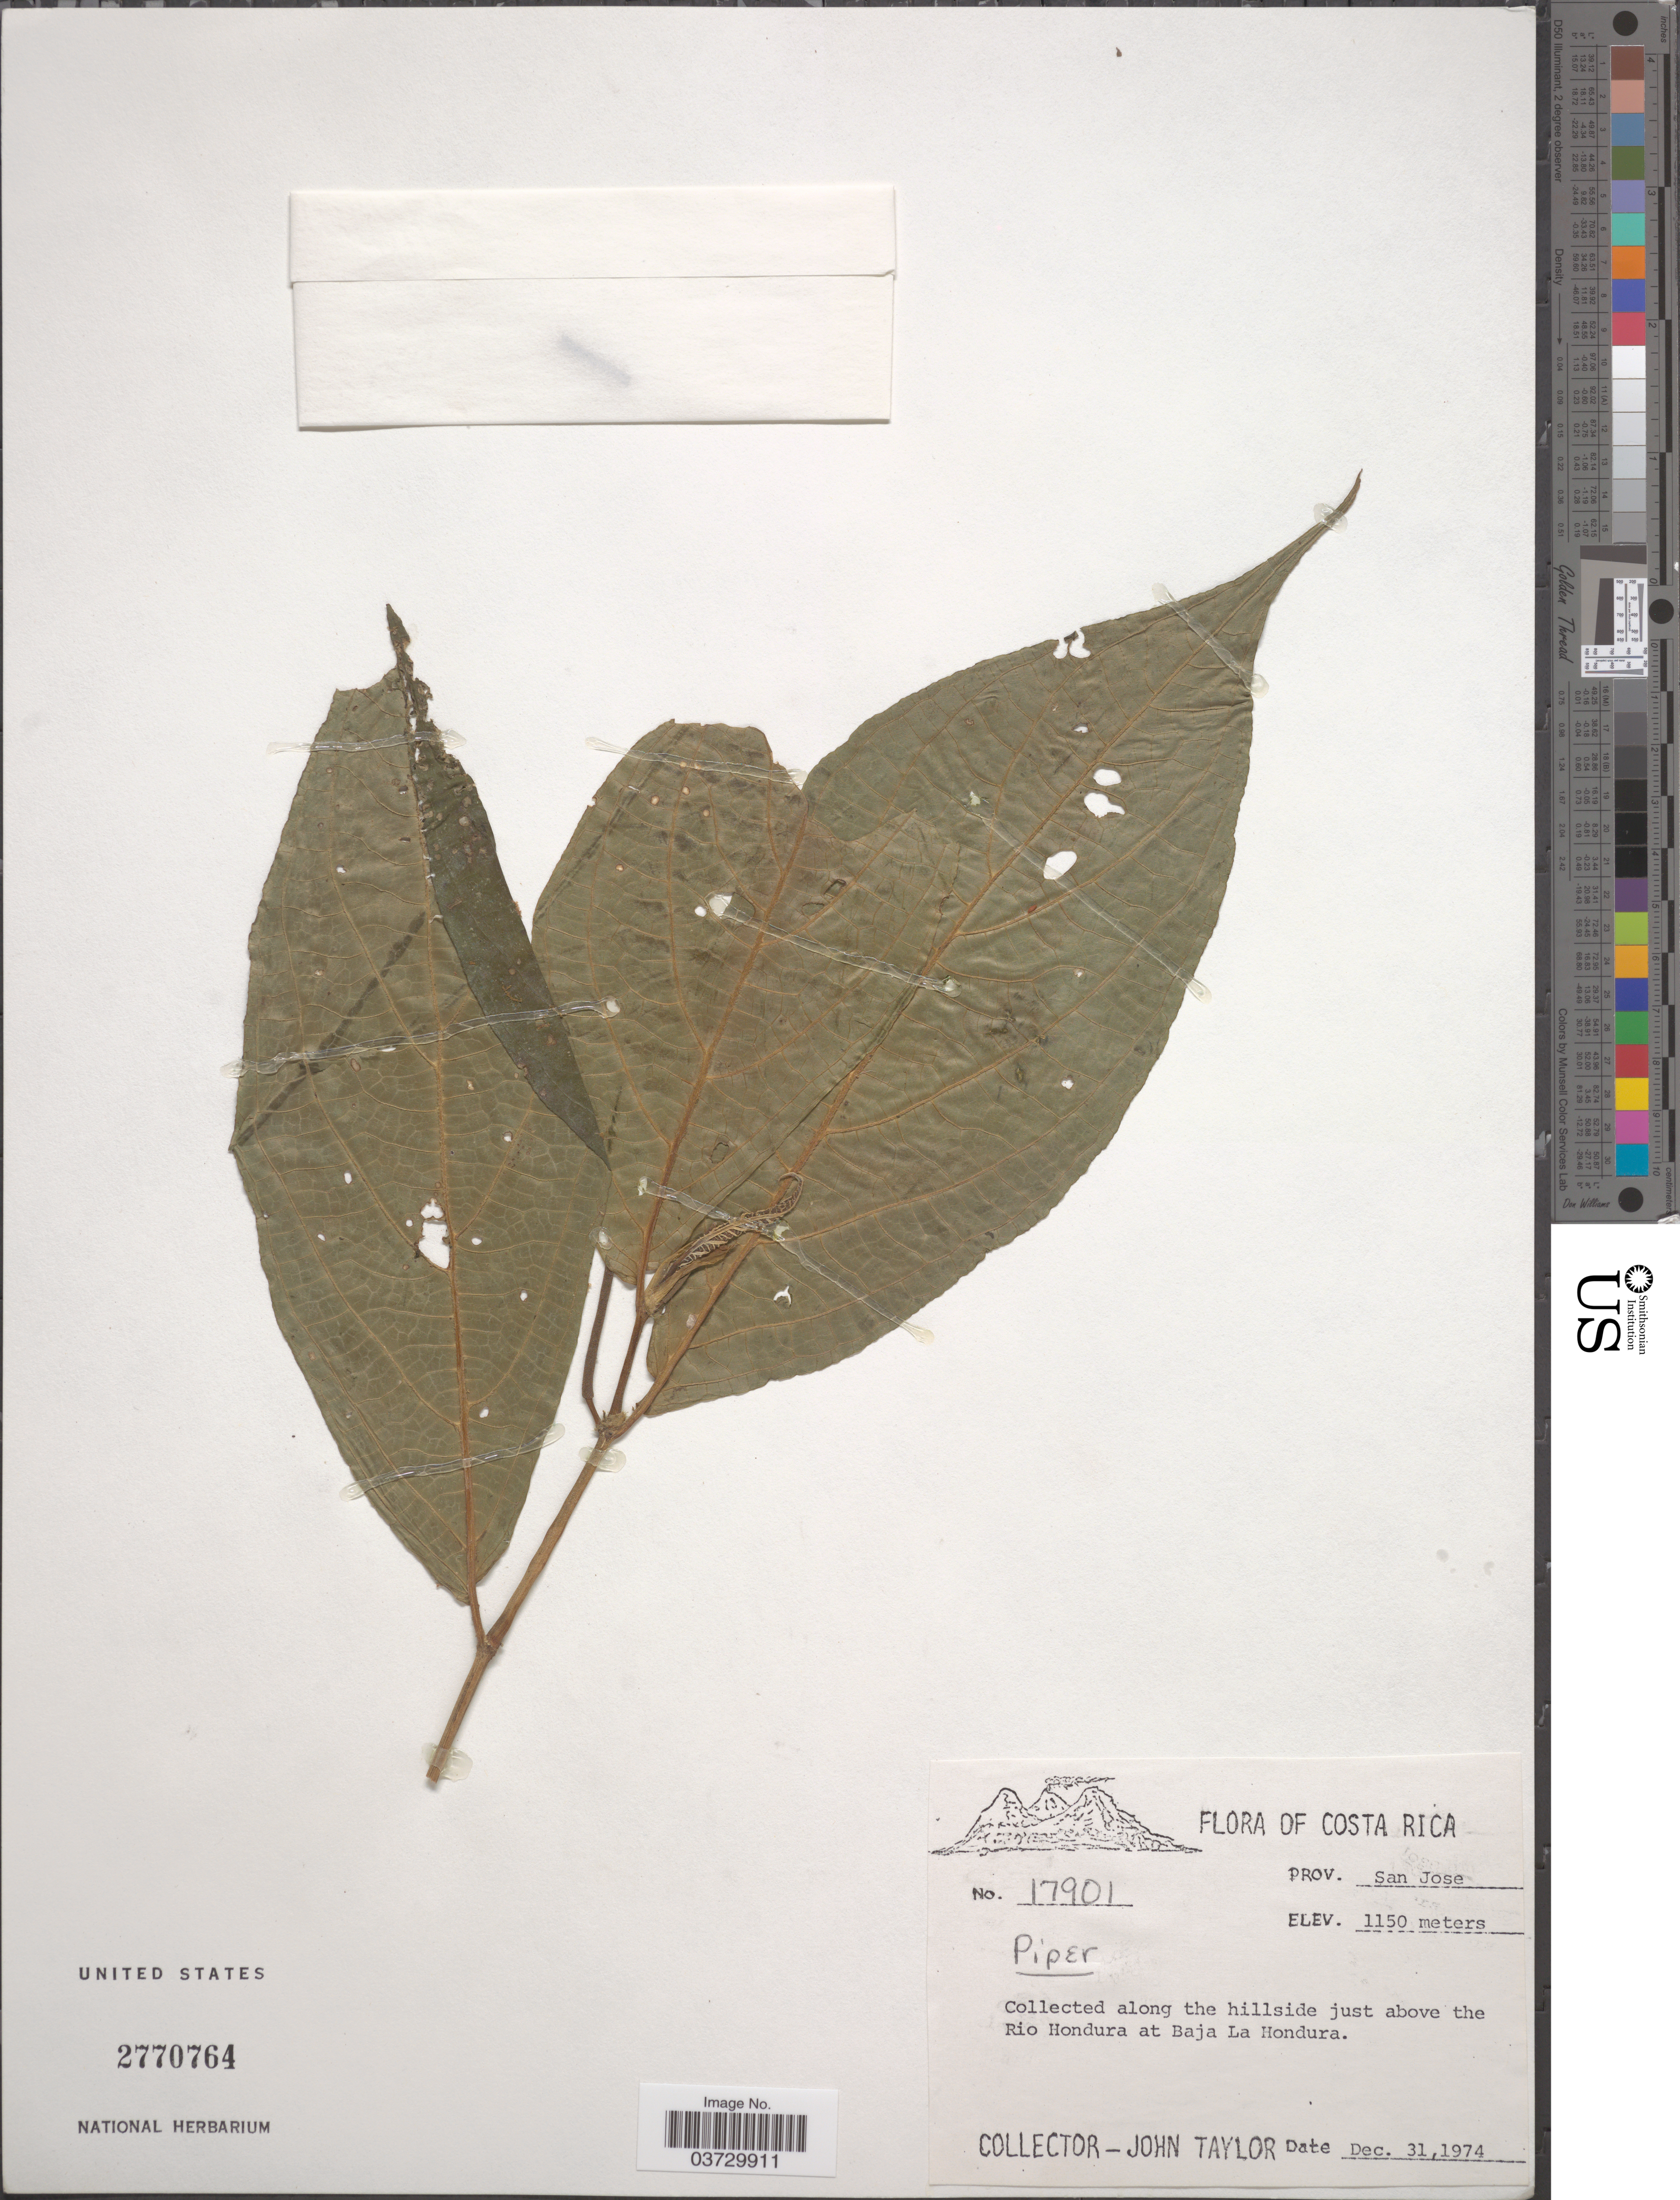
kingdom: Plantae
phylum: Tracheophyta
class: Magnoliopsida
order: Piperales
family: Piperaceae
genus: Piper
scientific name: Piper sp.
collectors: J. Taylor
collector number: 17901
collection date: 1974-12-31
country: Costa Rica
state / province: San José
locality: Along the hillside just above the Rio Hondura at Baja La Hondura.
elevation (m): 1150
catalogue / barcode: US 2770764